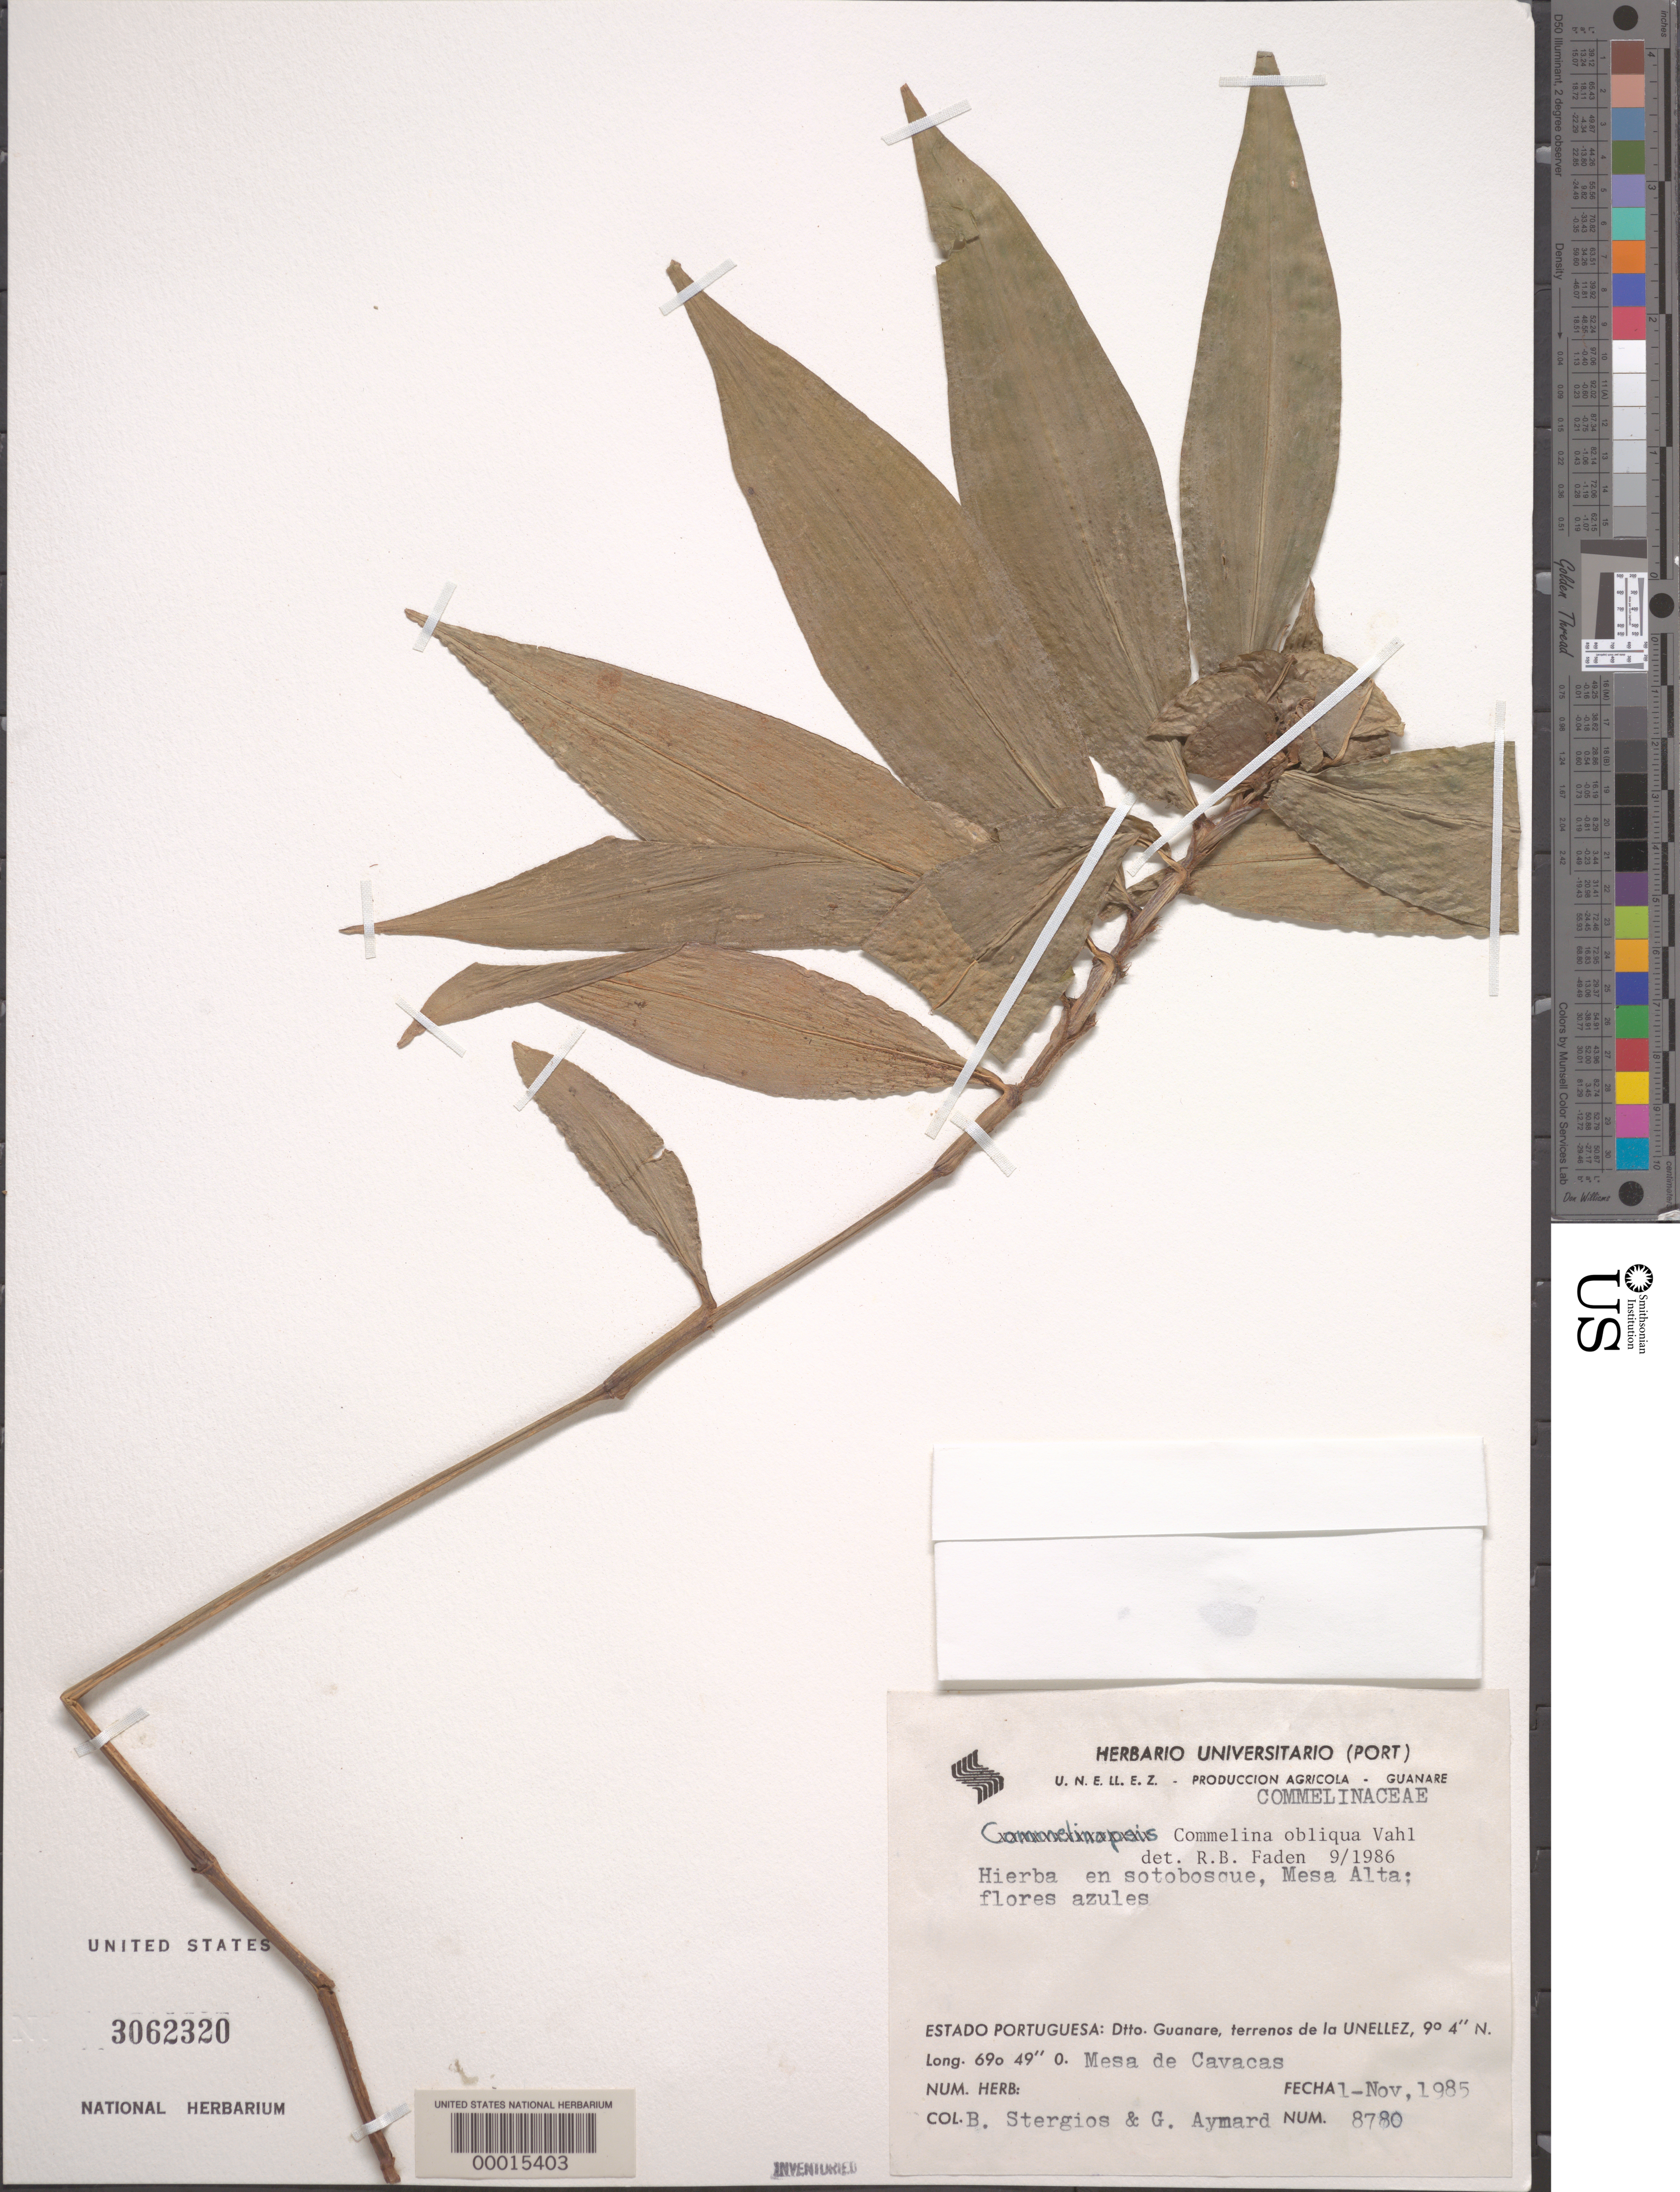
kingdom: Plantae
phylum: Tracheophyta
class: Liliopsida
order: Commelinales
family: Commelinaceae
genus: Commelina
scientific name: Commelina obliqua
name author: Vahl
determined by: Faden, Robert B., (US), Smithsonian Institution - National Museum of Natural History (UNITED STATES)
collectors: B. G. Stergios & G. A. Aymard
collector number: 8780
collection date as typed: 01 Nov 1985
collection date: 1985-11-01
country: Venezuela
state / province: Portuguesa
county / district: Guanare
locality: Terrenos de la UNELLEZ. Mesa de Cavacas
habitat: Forest, high mesa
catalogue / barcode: US 3062320